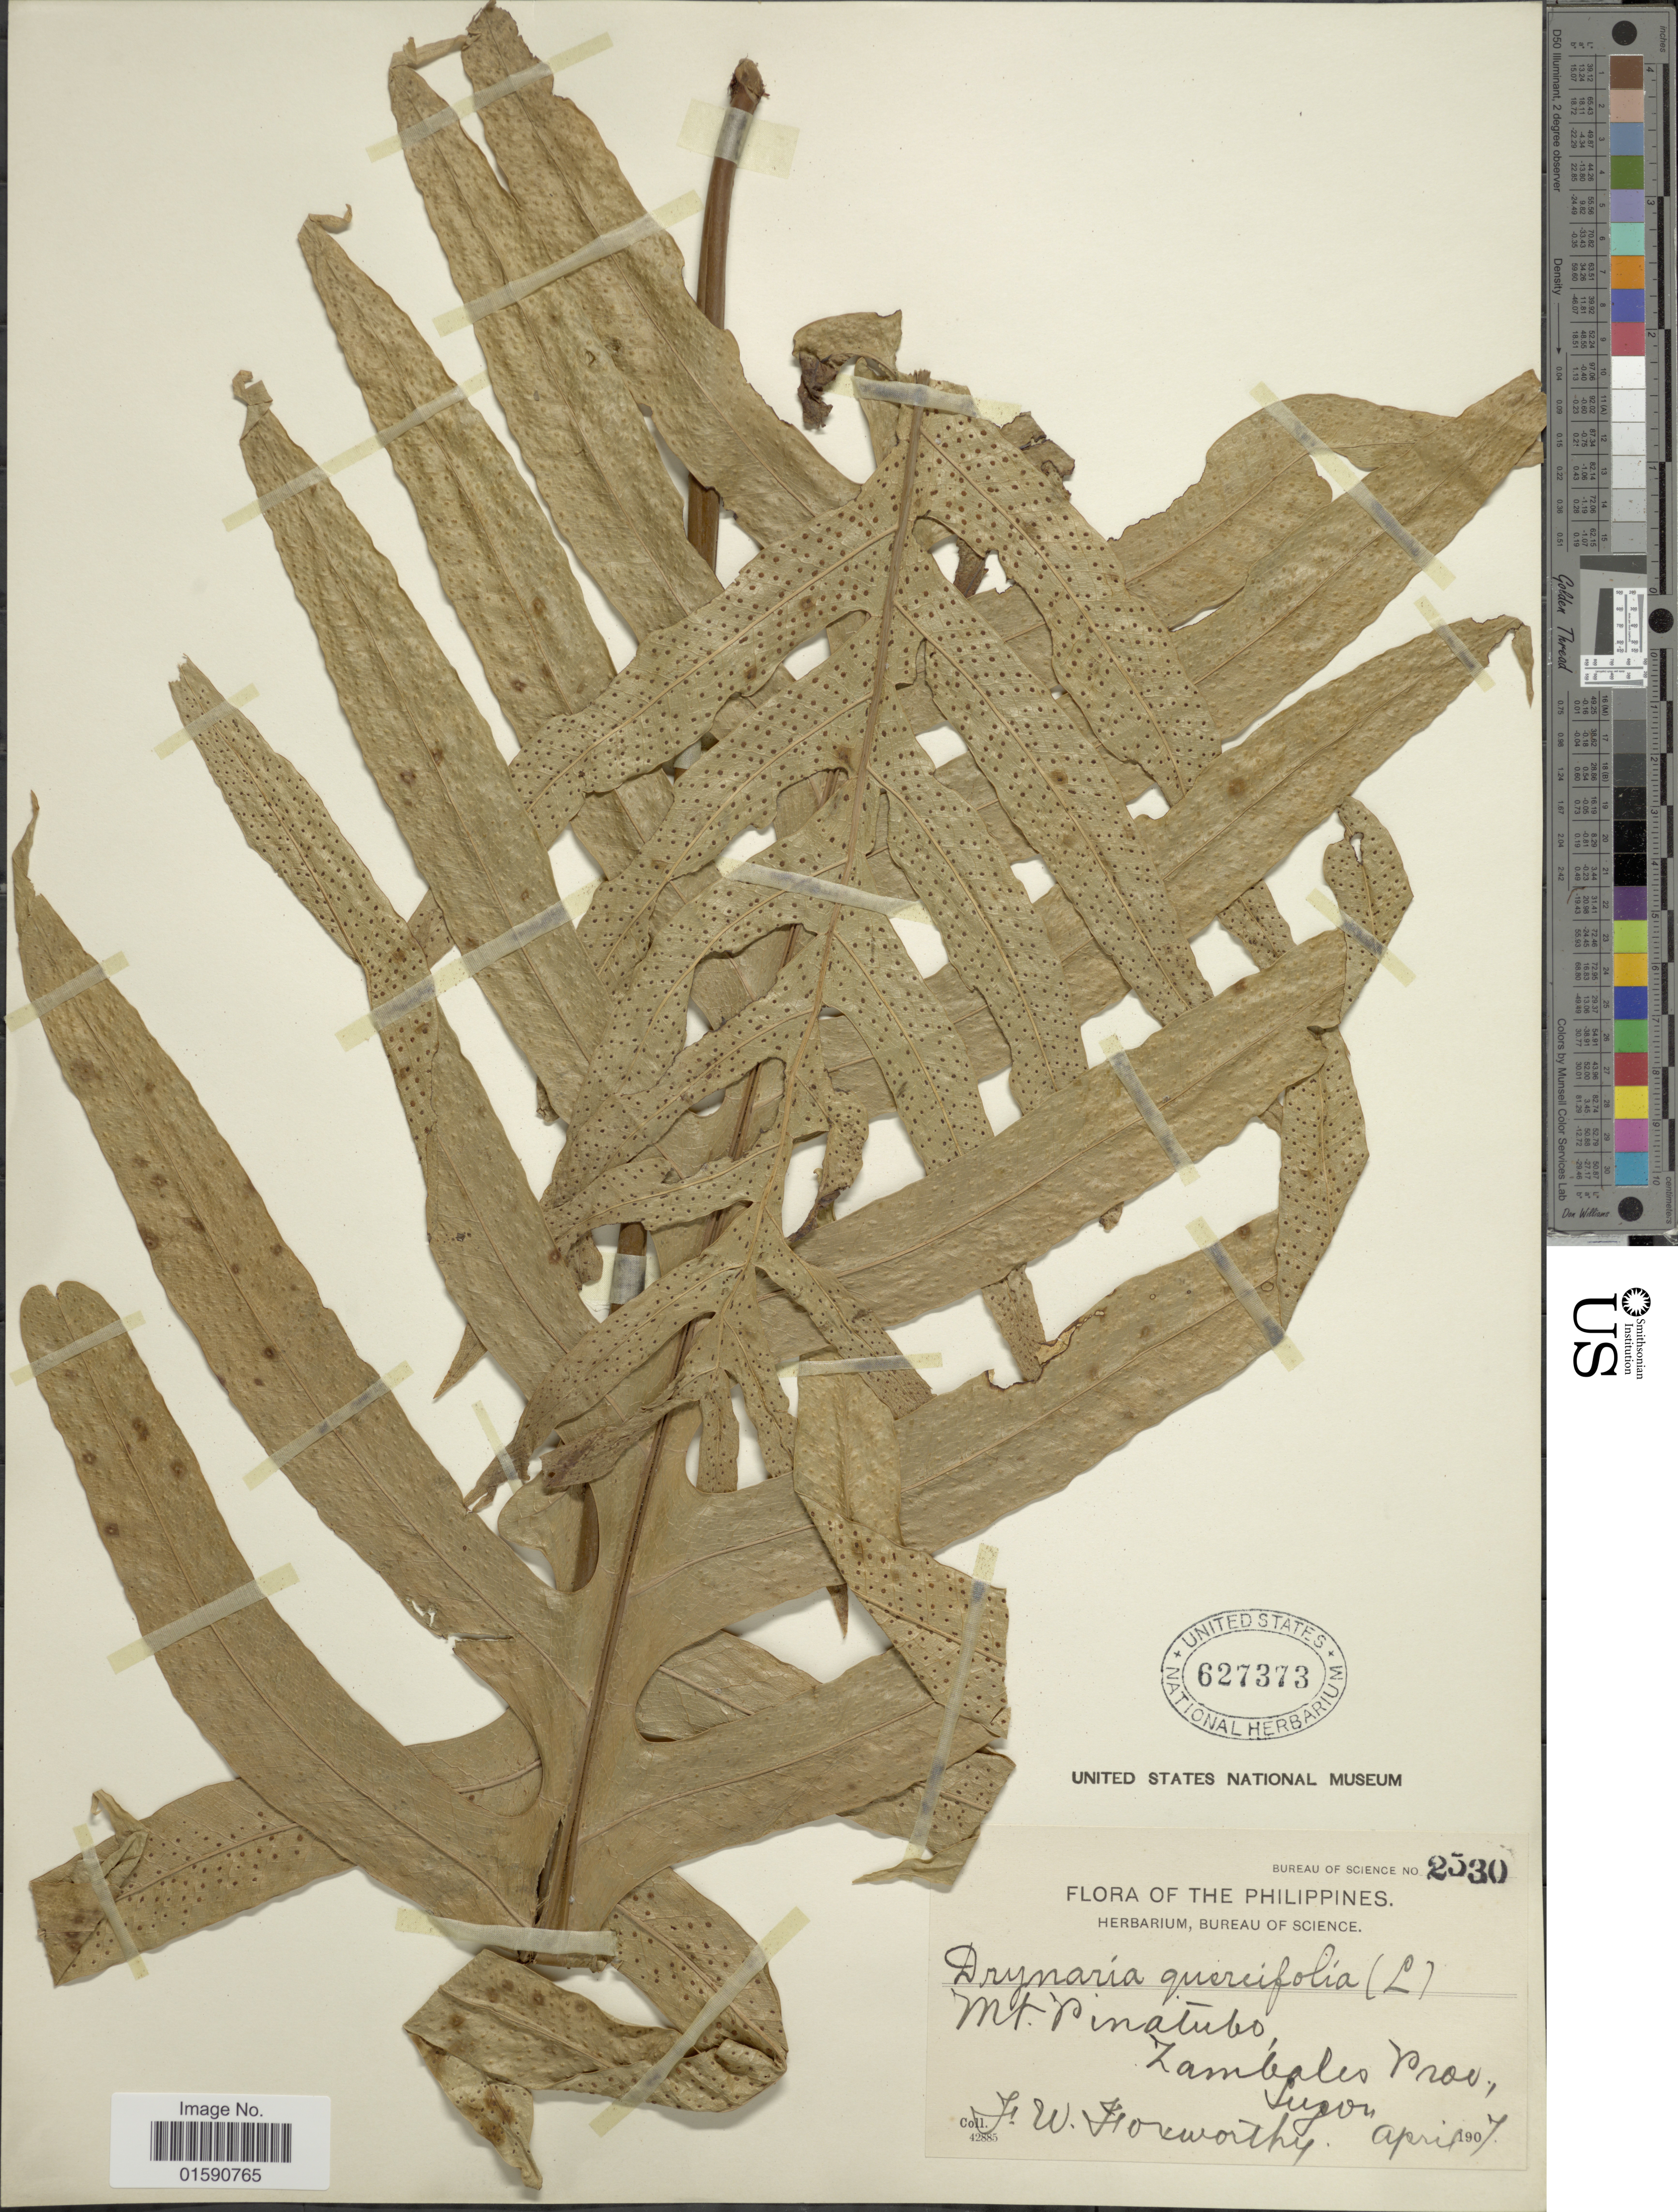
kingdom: Plantae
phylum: Tracheophyta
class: Polypodiopsida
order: Polypodiales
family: Polypodiaceae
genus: Drynaria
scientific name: Drynaria quercifolia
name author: (L.) J. Sm.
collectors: F. W. Foxworthy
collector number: Bureau of Science 2530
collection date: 1907-04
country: Philippines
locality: Mt. Pinatubo, Zambales Prov., Luzon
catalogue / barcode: US 627373